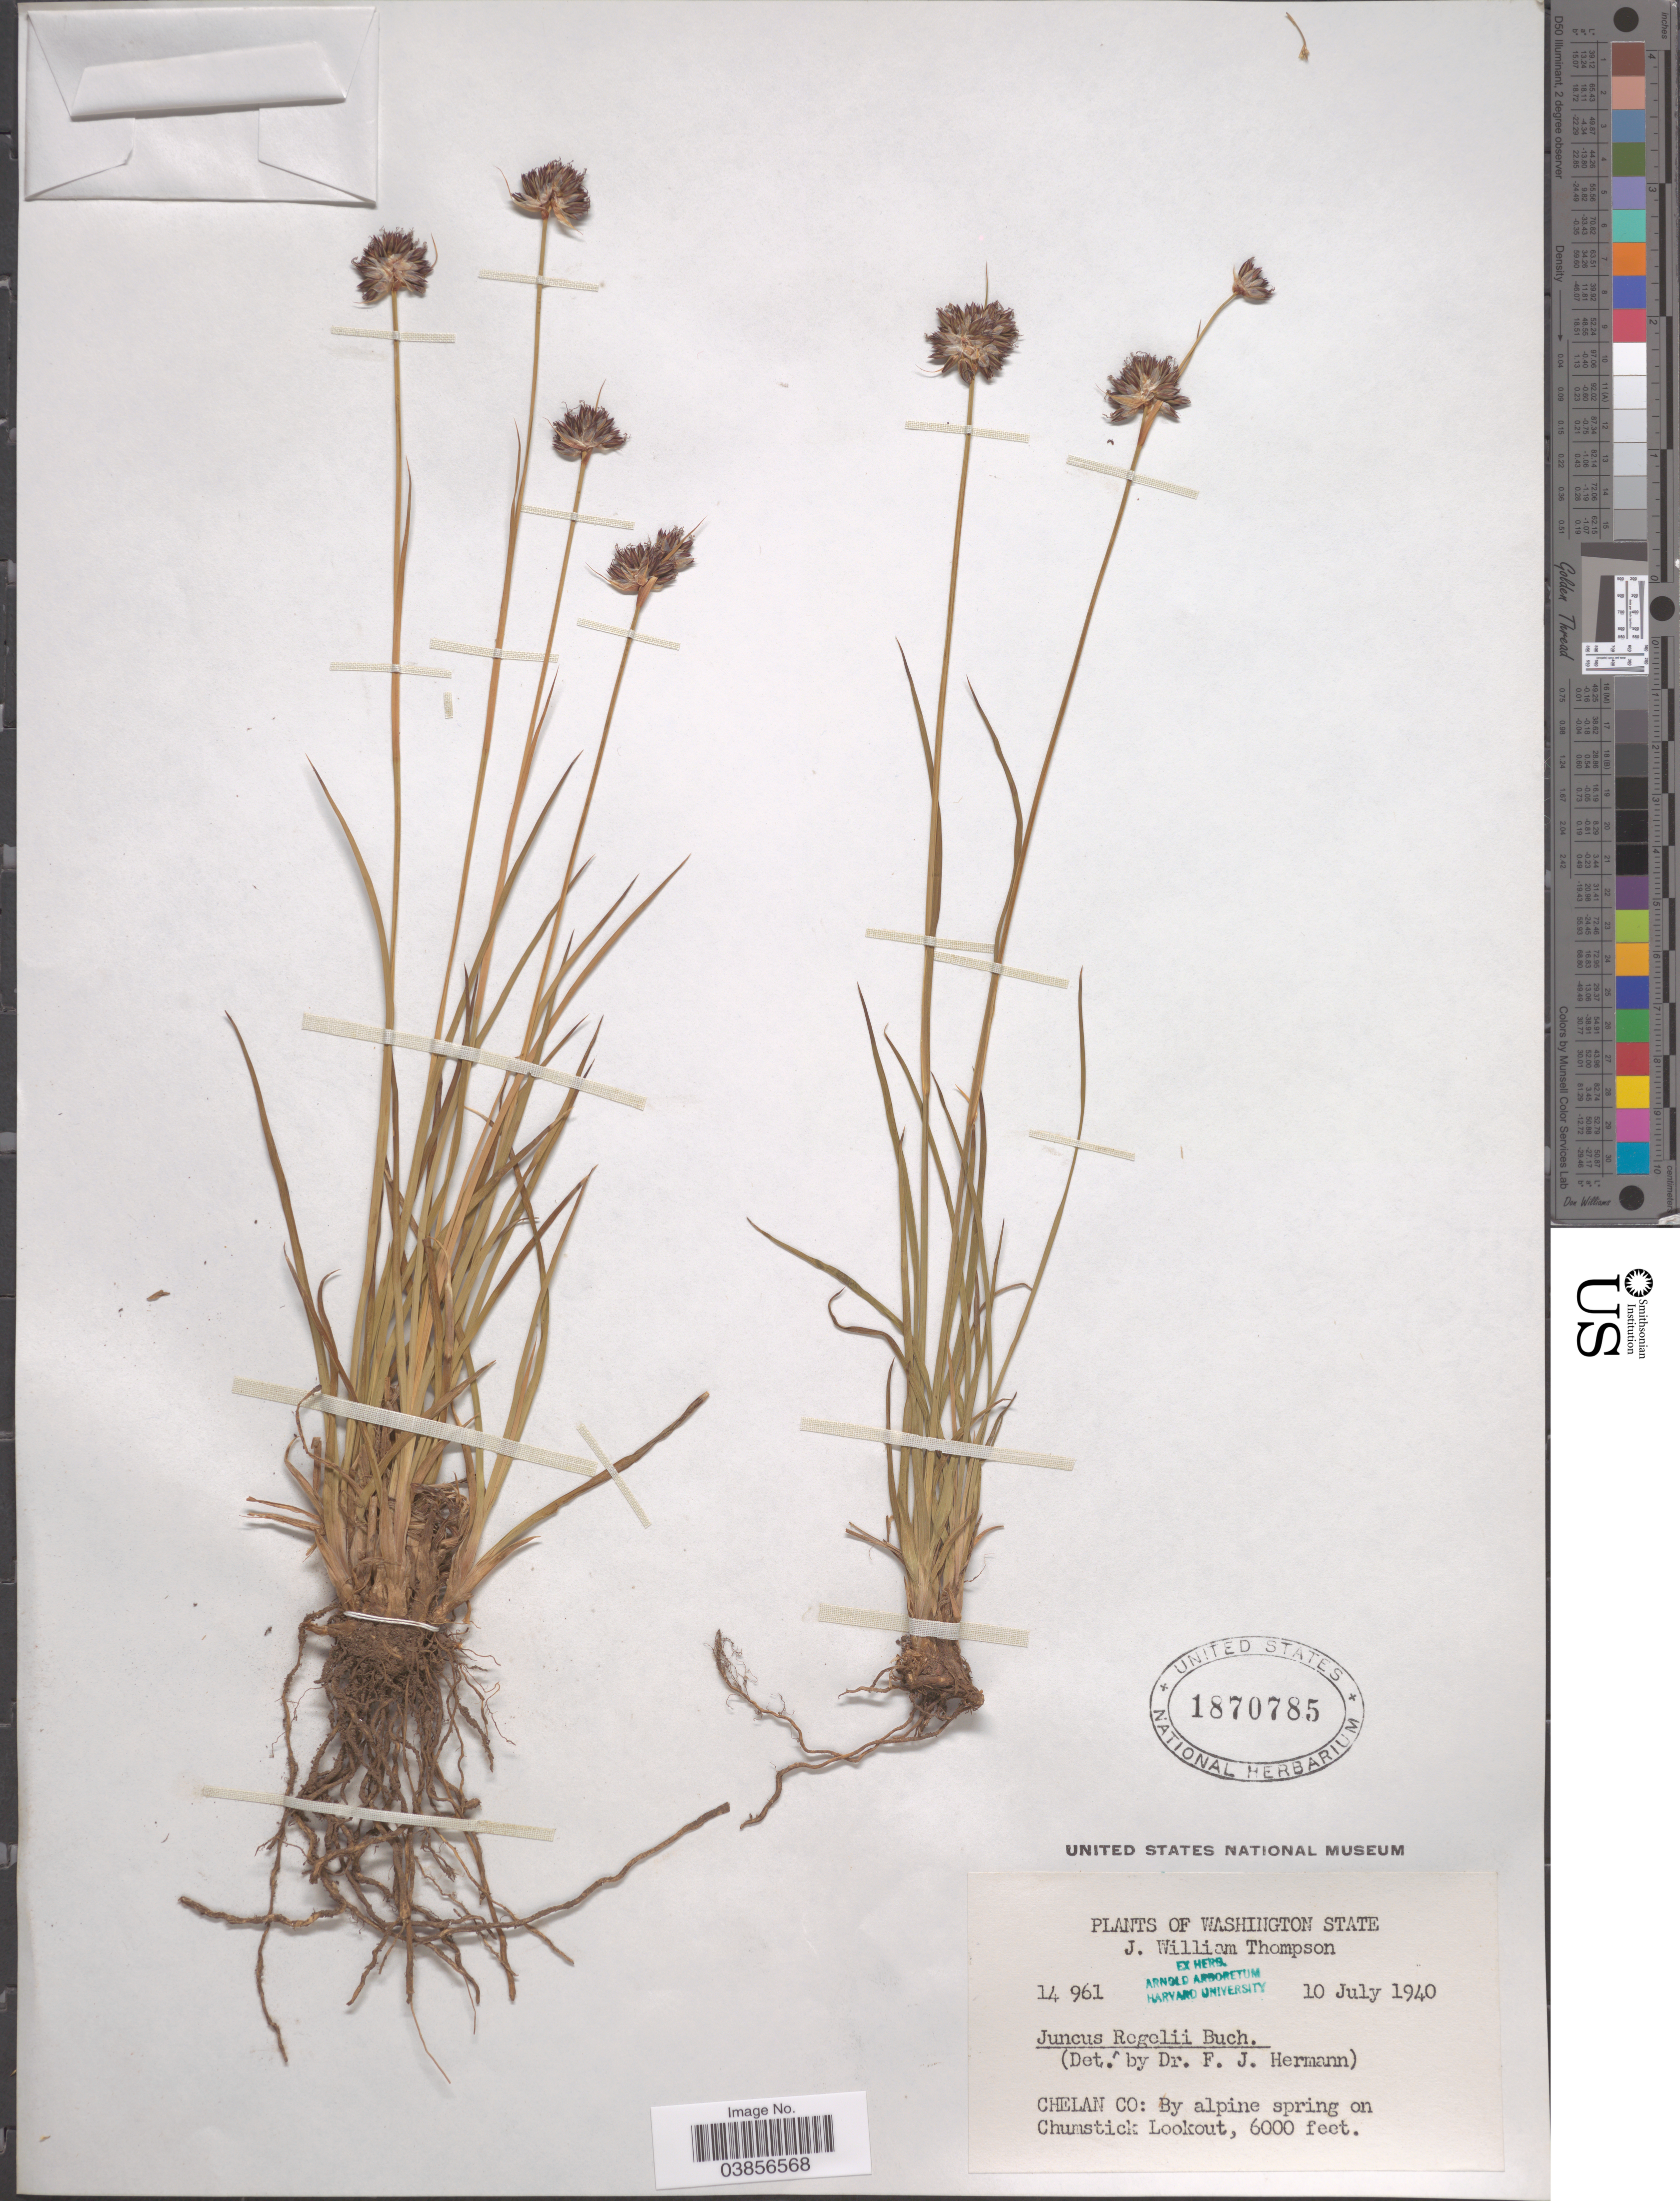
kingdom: Plantae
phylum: Tracheophyta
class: Liliopsida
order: Poales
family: Juncaceae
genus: Juncus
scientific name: Juncus regelii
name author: Buchenau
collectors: J. W. Thompson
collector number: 14961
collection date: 1940-07-10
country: United States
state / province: Washington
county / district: Chelan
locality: Chelan Co: By alpine spring on Chumstick Lookout.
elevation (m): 1829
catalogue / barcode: US 1870785